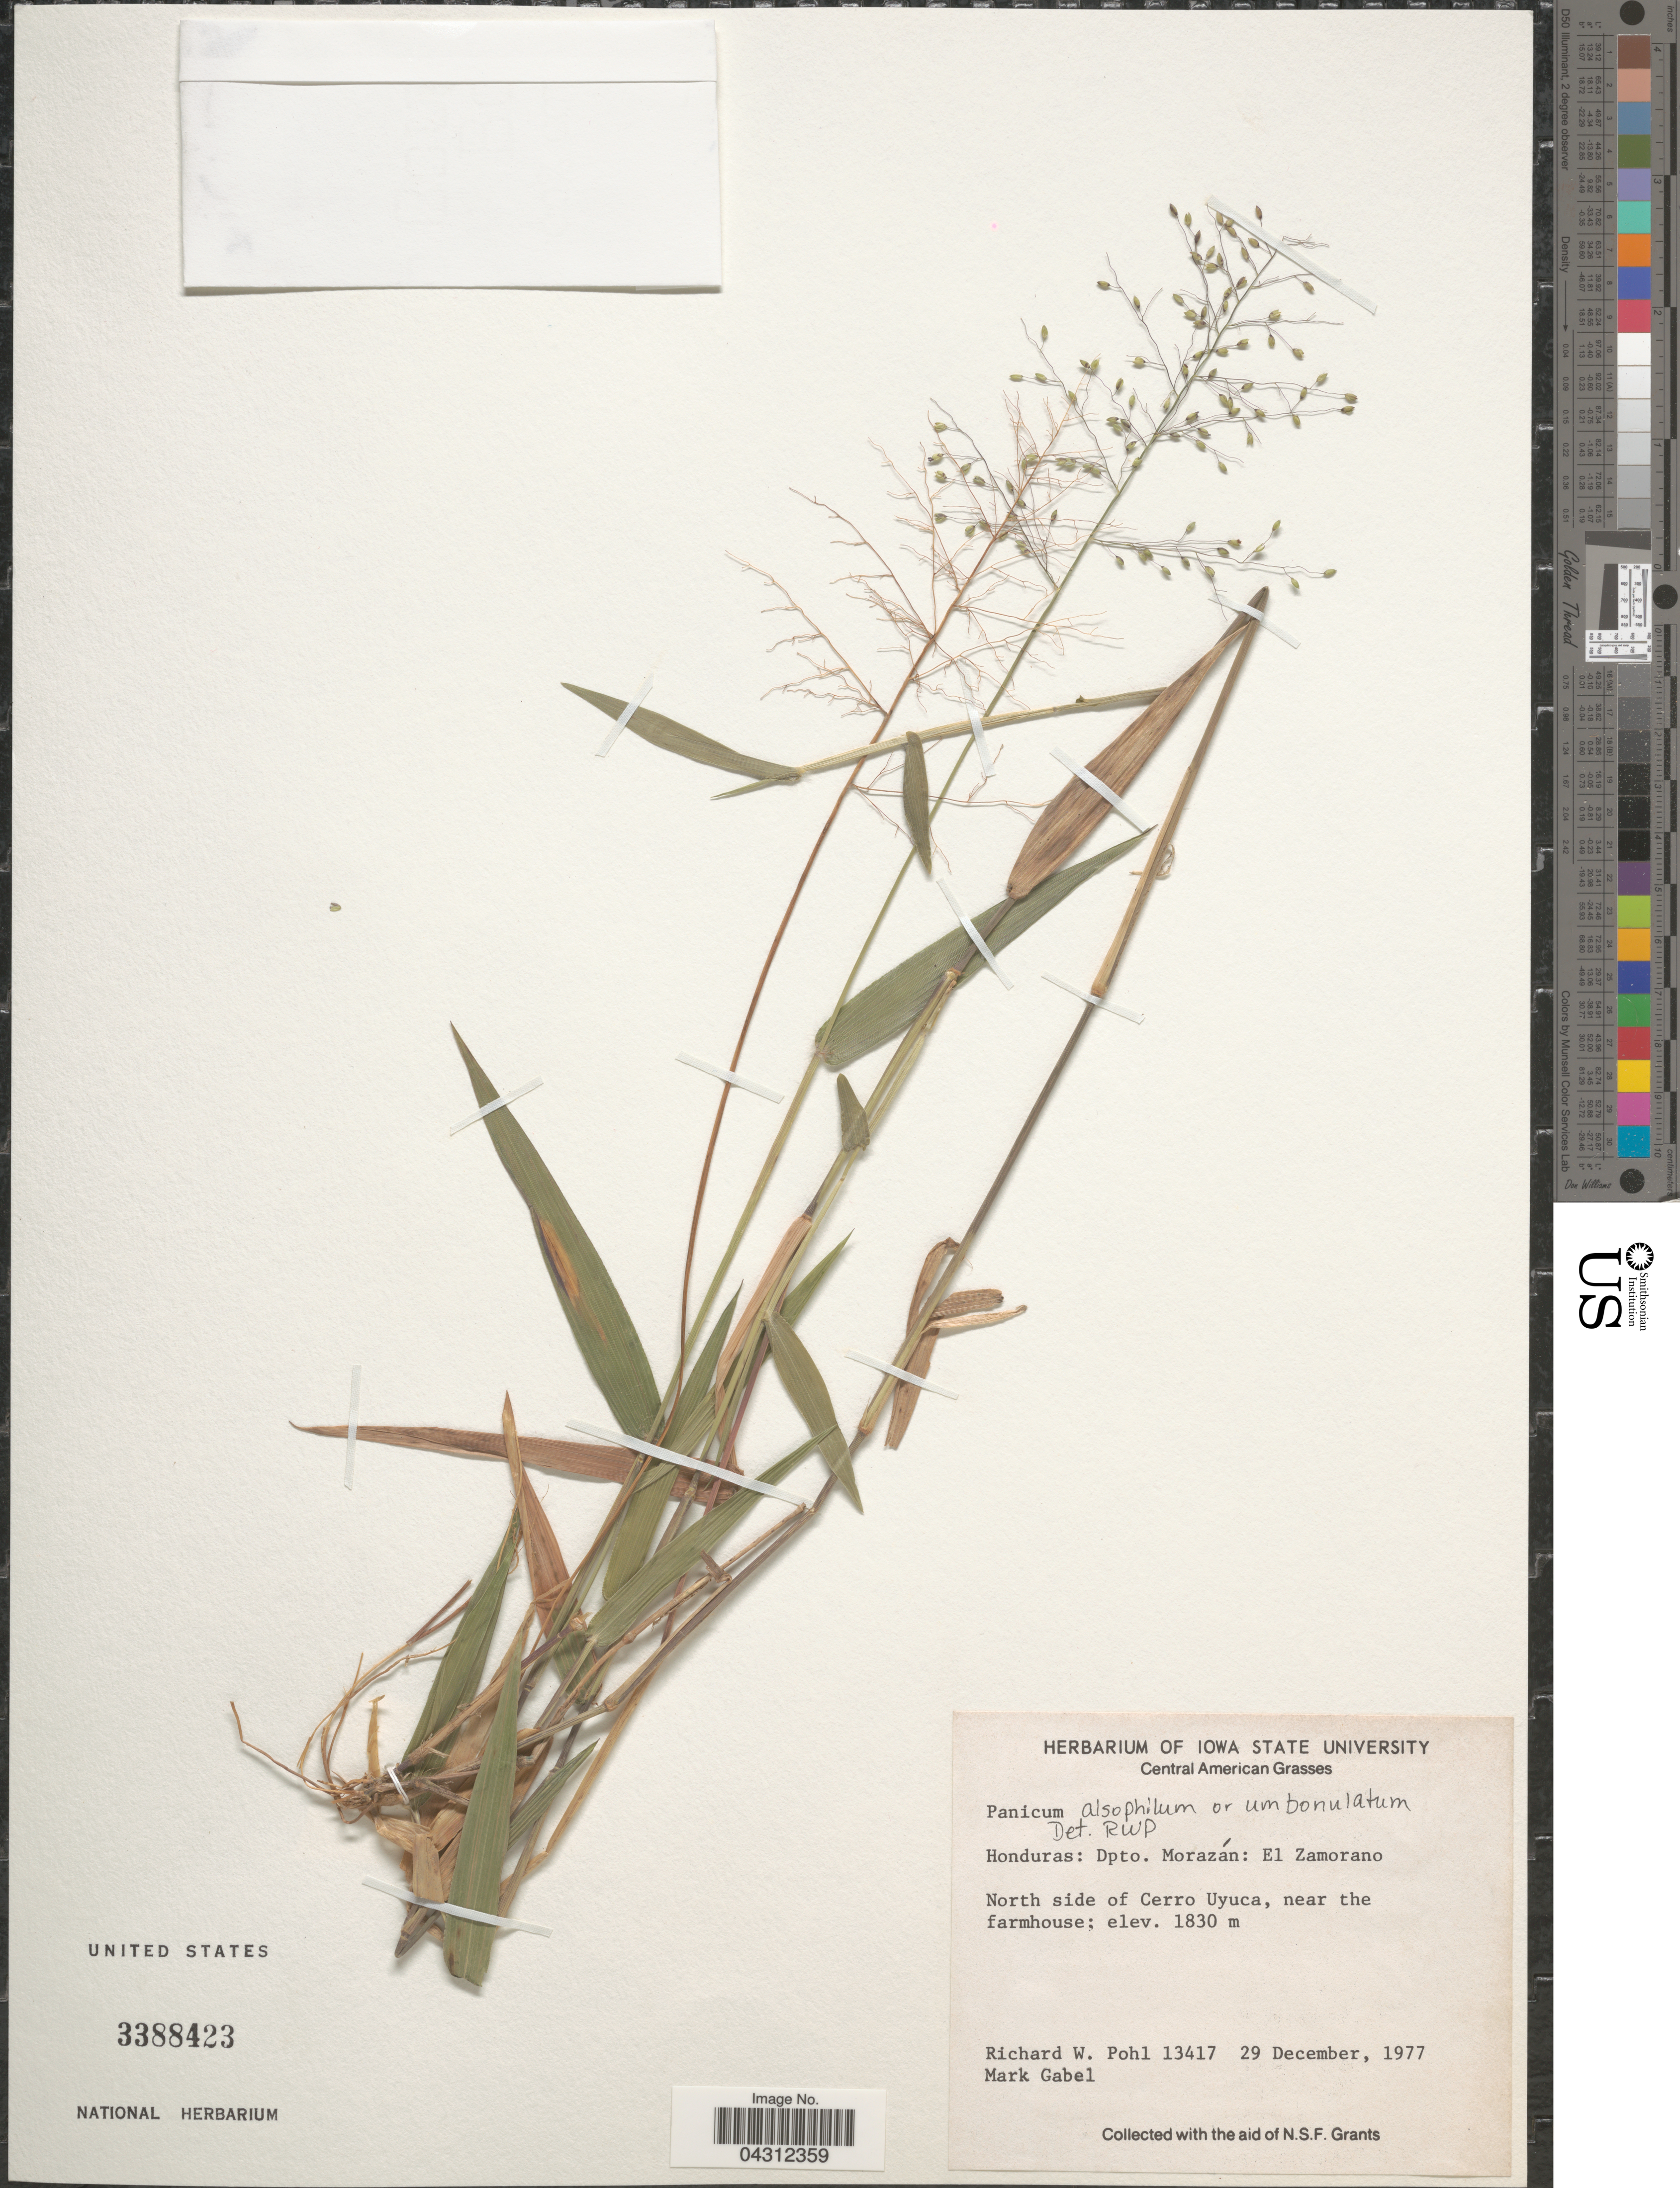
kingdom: Plantae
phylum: Tracheophyta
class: Liliopsida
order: Poales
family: Poaceae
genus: Dichanthelium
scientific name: Dichanthelium umbonulatum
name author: (Swallen) Davidse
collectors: R. W. Pohl & M. Gabel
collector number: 13417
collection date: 1977-12-29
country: Honduras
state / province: Fco. Morazán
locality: Dpro. Morazán: El Zamorano. North side of Cerro Uyuca, near the farmhouse.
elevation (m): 1830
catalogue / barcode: US 3388423